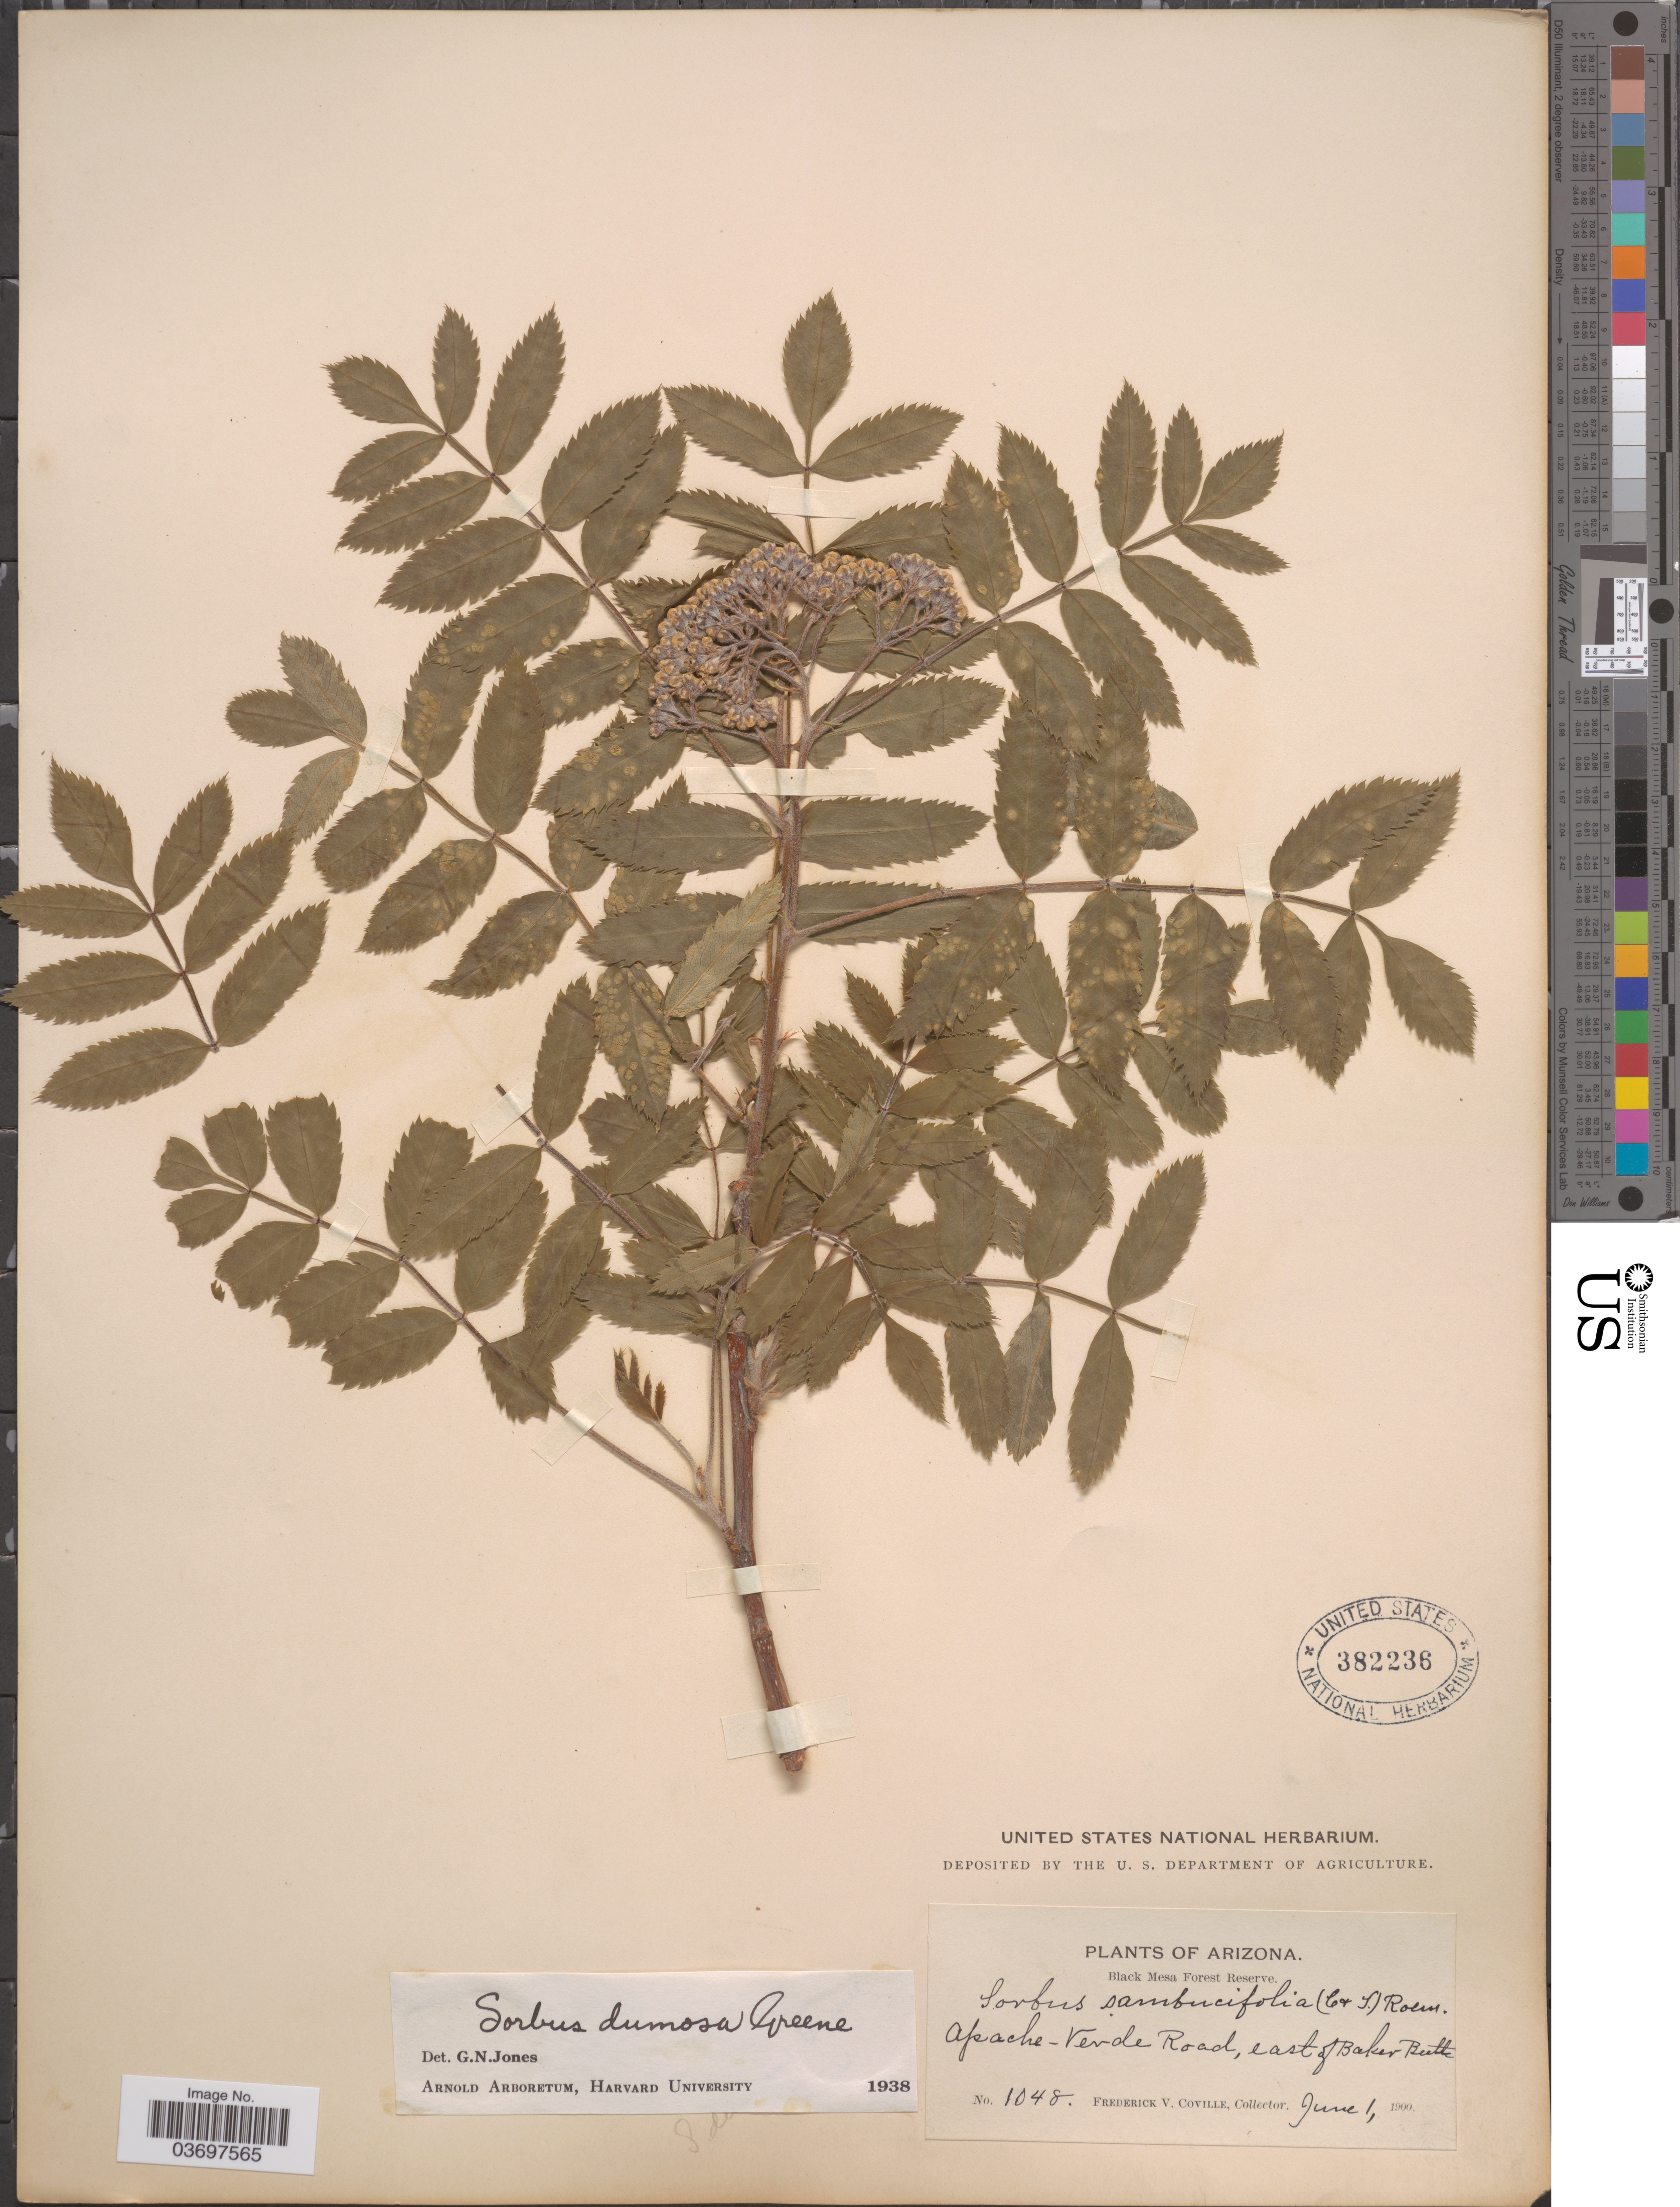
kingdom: Plantae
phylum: Tracheophyta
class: Magnoliopsida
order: Rosales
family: Rosaceae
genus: Sorbus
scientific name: Sorbus dumosa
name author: Greene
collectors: F. V. Coville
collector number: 1048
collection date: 1900-06-01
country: United States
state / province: Arizona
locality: Black Mesa Forest Reserve. Apache-Verde Road, east of Baker Butte.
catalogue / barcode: US 382236